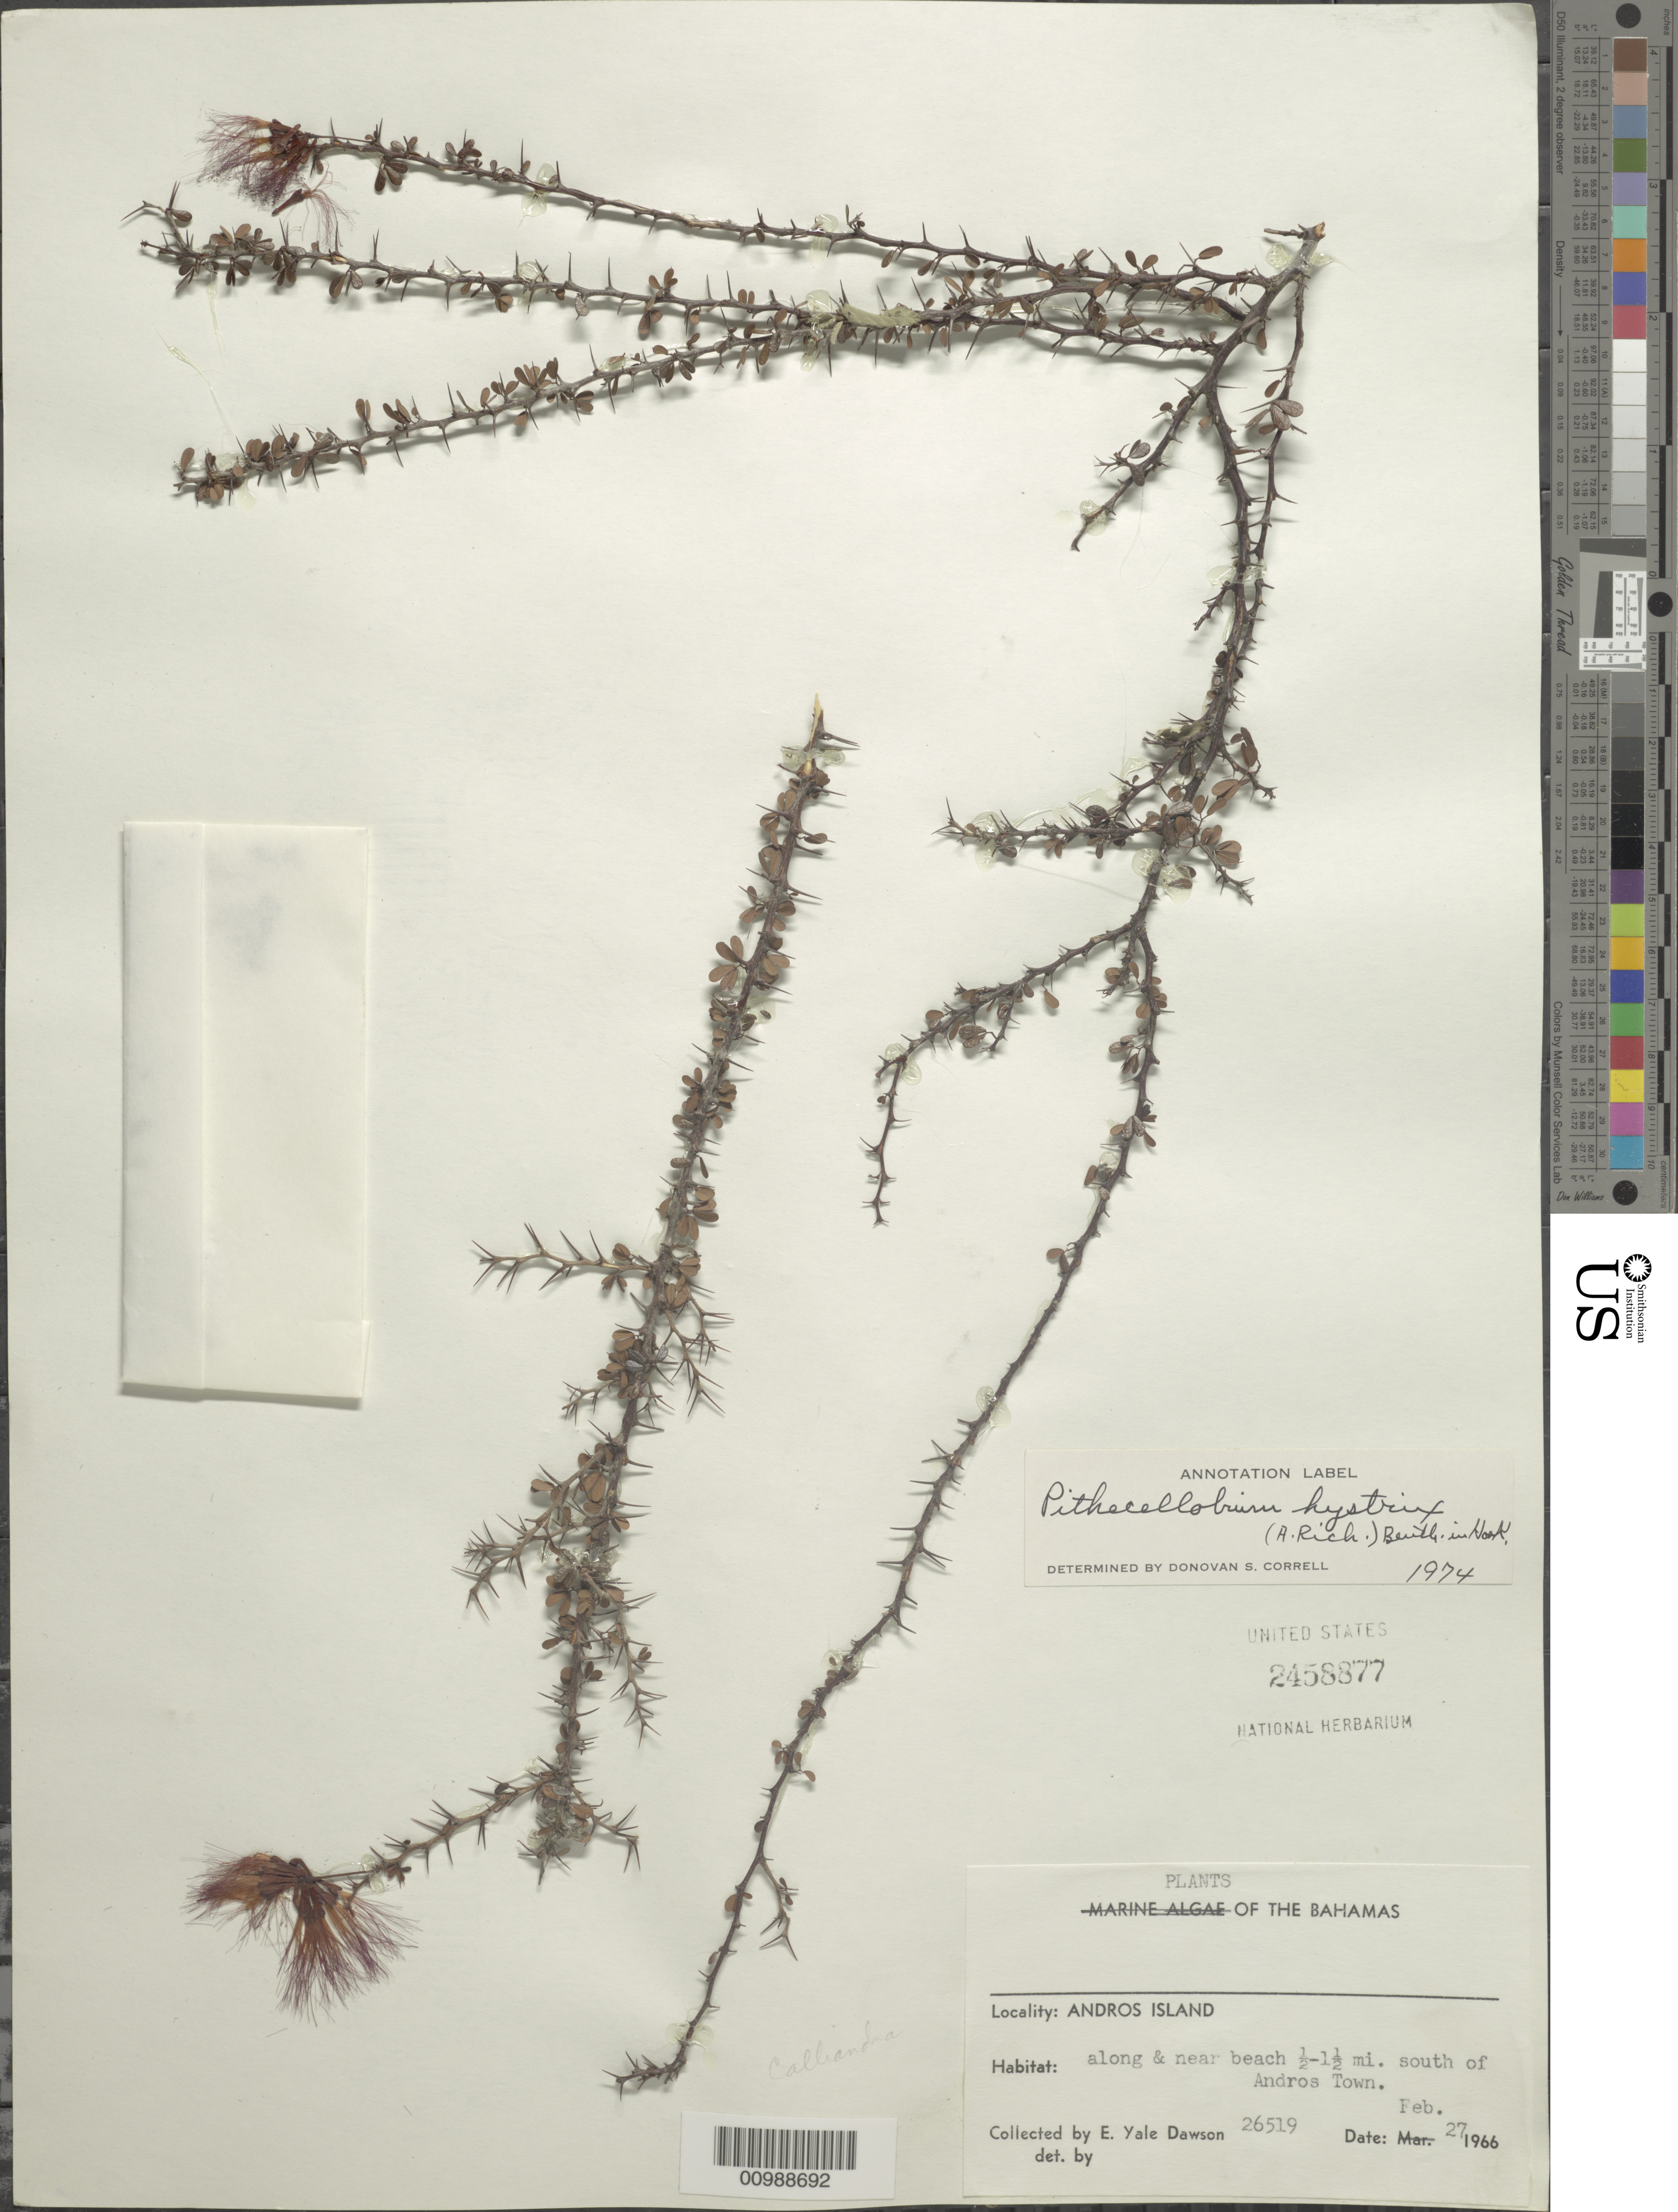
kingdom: Plantae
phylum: Tracheophyta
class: Magnoliopsida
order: Fabales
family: Fabaceae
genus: Pithecellobium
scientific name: Pithecellobium histrix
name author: (A. Rich.) Benth.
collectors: E. Y. Dawson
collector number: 26519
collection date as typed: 27 Feb 1966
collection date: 1966-02-27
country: Bahamas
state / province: North Andros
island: Andros I.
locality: Along and near beach 1/2 to 1 and 1/2 m S of Andros Town.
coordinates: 0 N, 0 E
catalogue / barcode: US 2458877